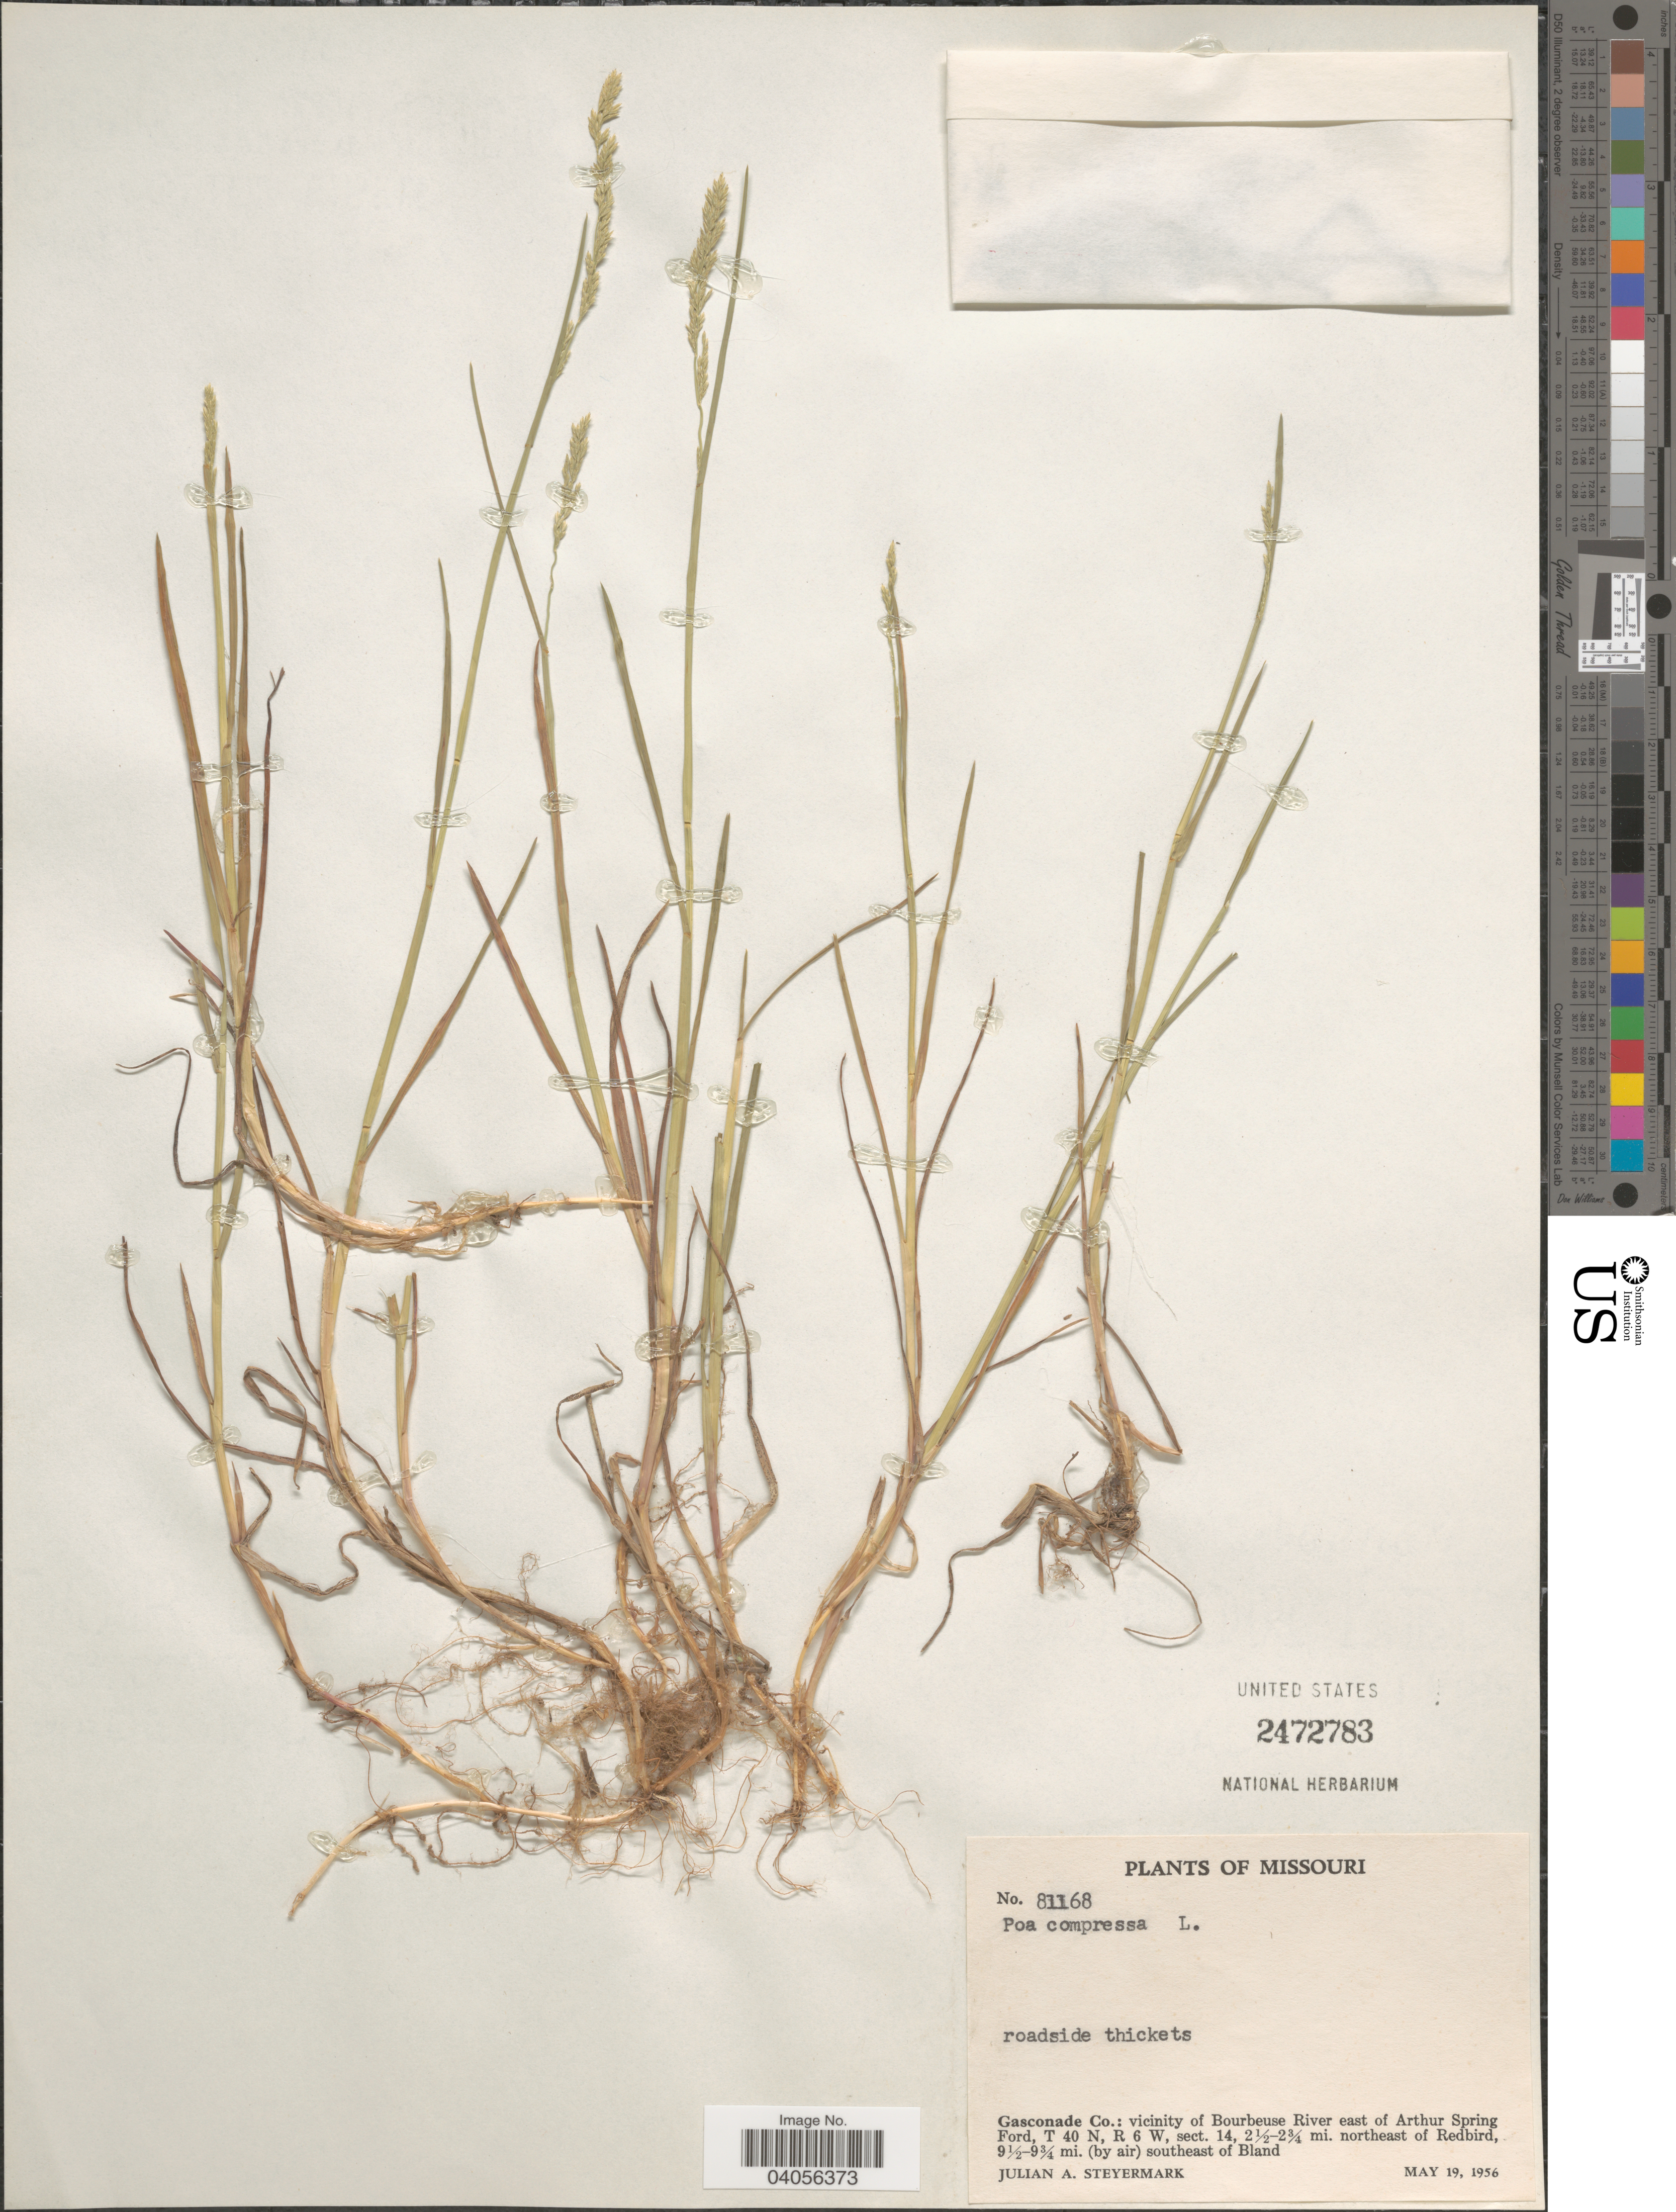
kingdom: Plantae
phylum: Tracheophyta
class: Liliopsida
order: Poales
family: Poaceae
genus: Poa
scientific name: Poa compressa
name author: L.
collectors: J. Steyermark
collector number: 81168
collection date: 1956-05-19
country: United States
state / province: Missouri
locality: Gasconade Co.: vicinity of Bourbeuse River east of Arthur Spring Ford, T 40 N, R 6 W, sect. 14, 2½-2¾ mi. northeast of Redbird, 9½-9¾ mi. (by air) southeast of Bland.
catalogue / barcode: US 2472783